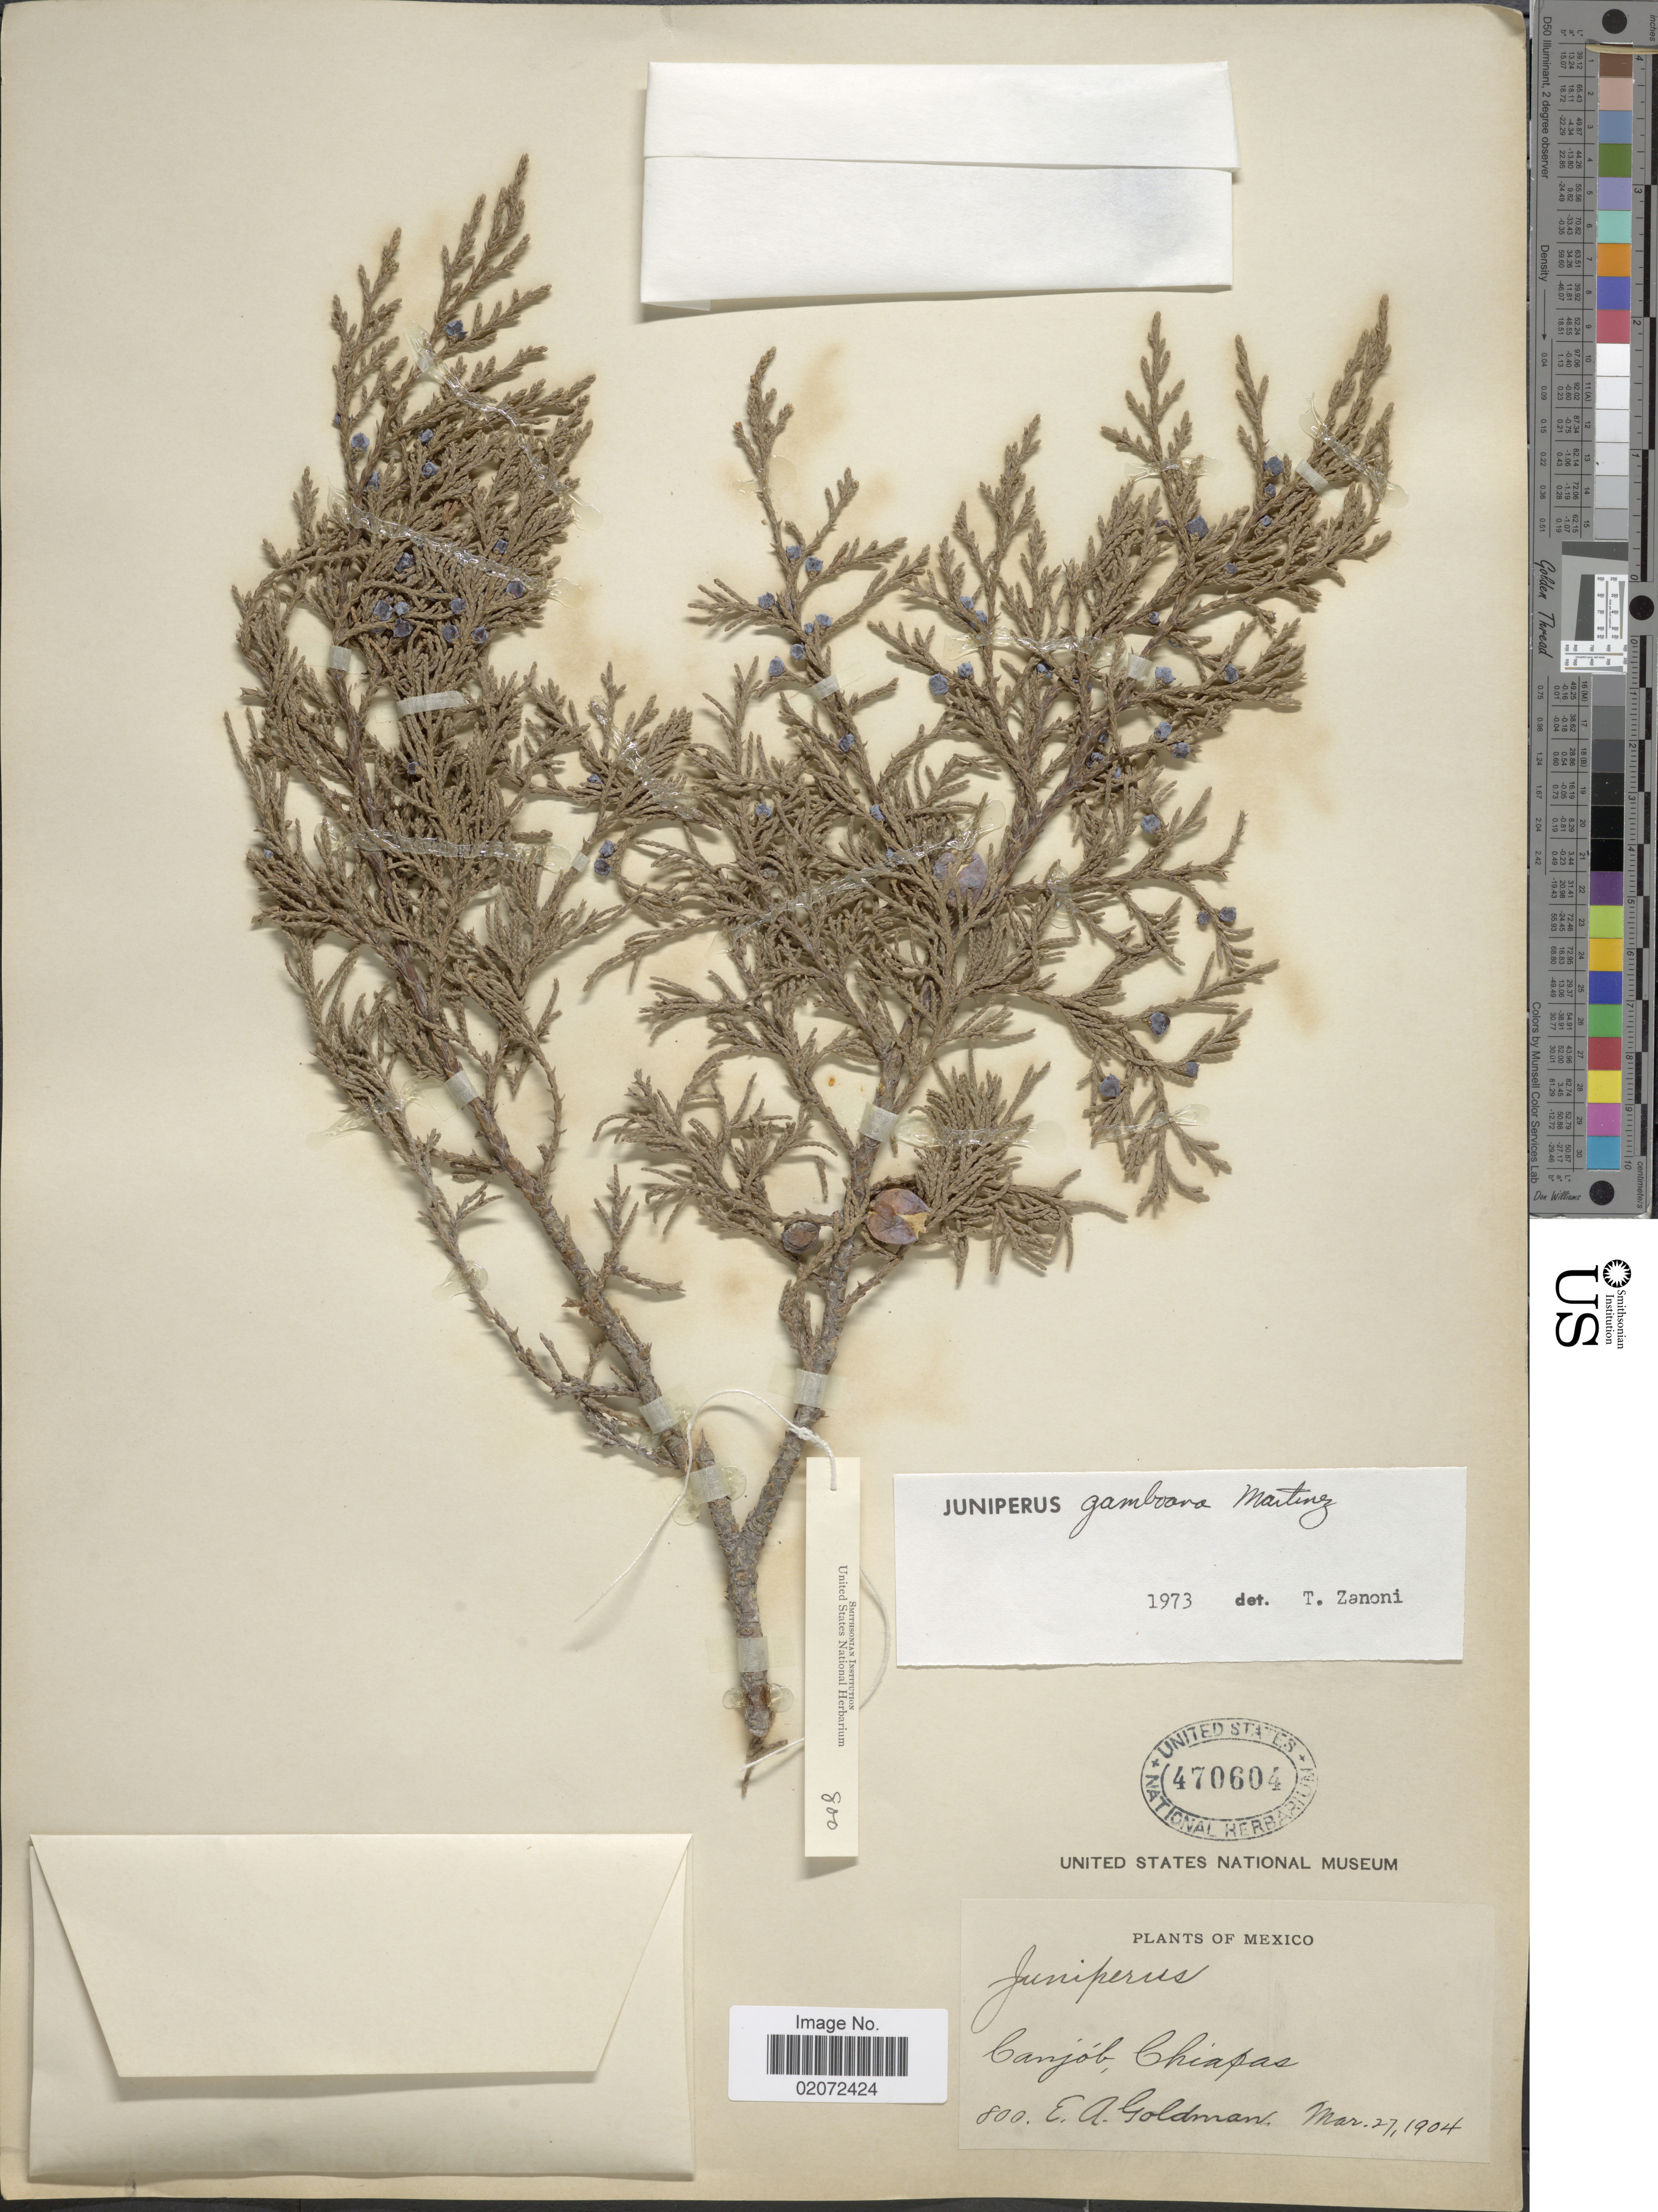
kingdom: Plantae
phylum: Tracheophyta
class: Pinopsida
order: Pinales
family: Cupressaceae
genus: Juniperus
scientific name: Juniperus gamboana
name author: Martínez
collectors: E. A. Goldman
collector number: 800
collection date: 1904-03-27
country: Mexico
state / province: Chiapas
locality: Canjób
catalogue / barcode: US 470604